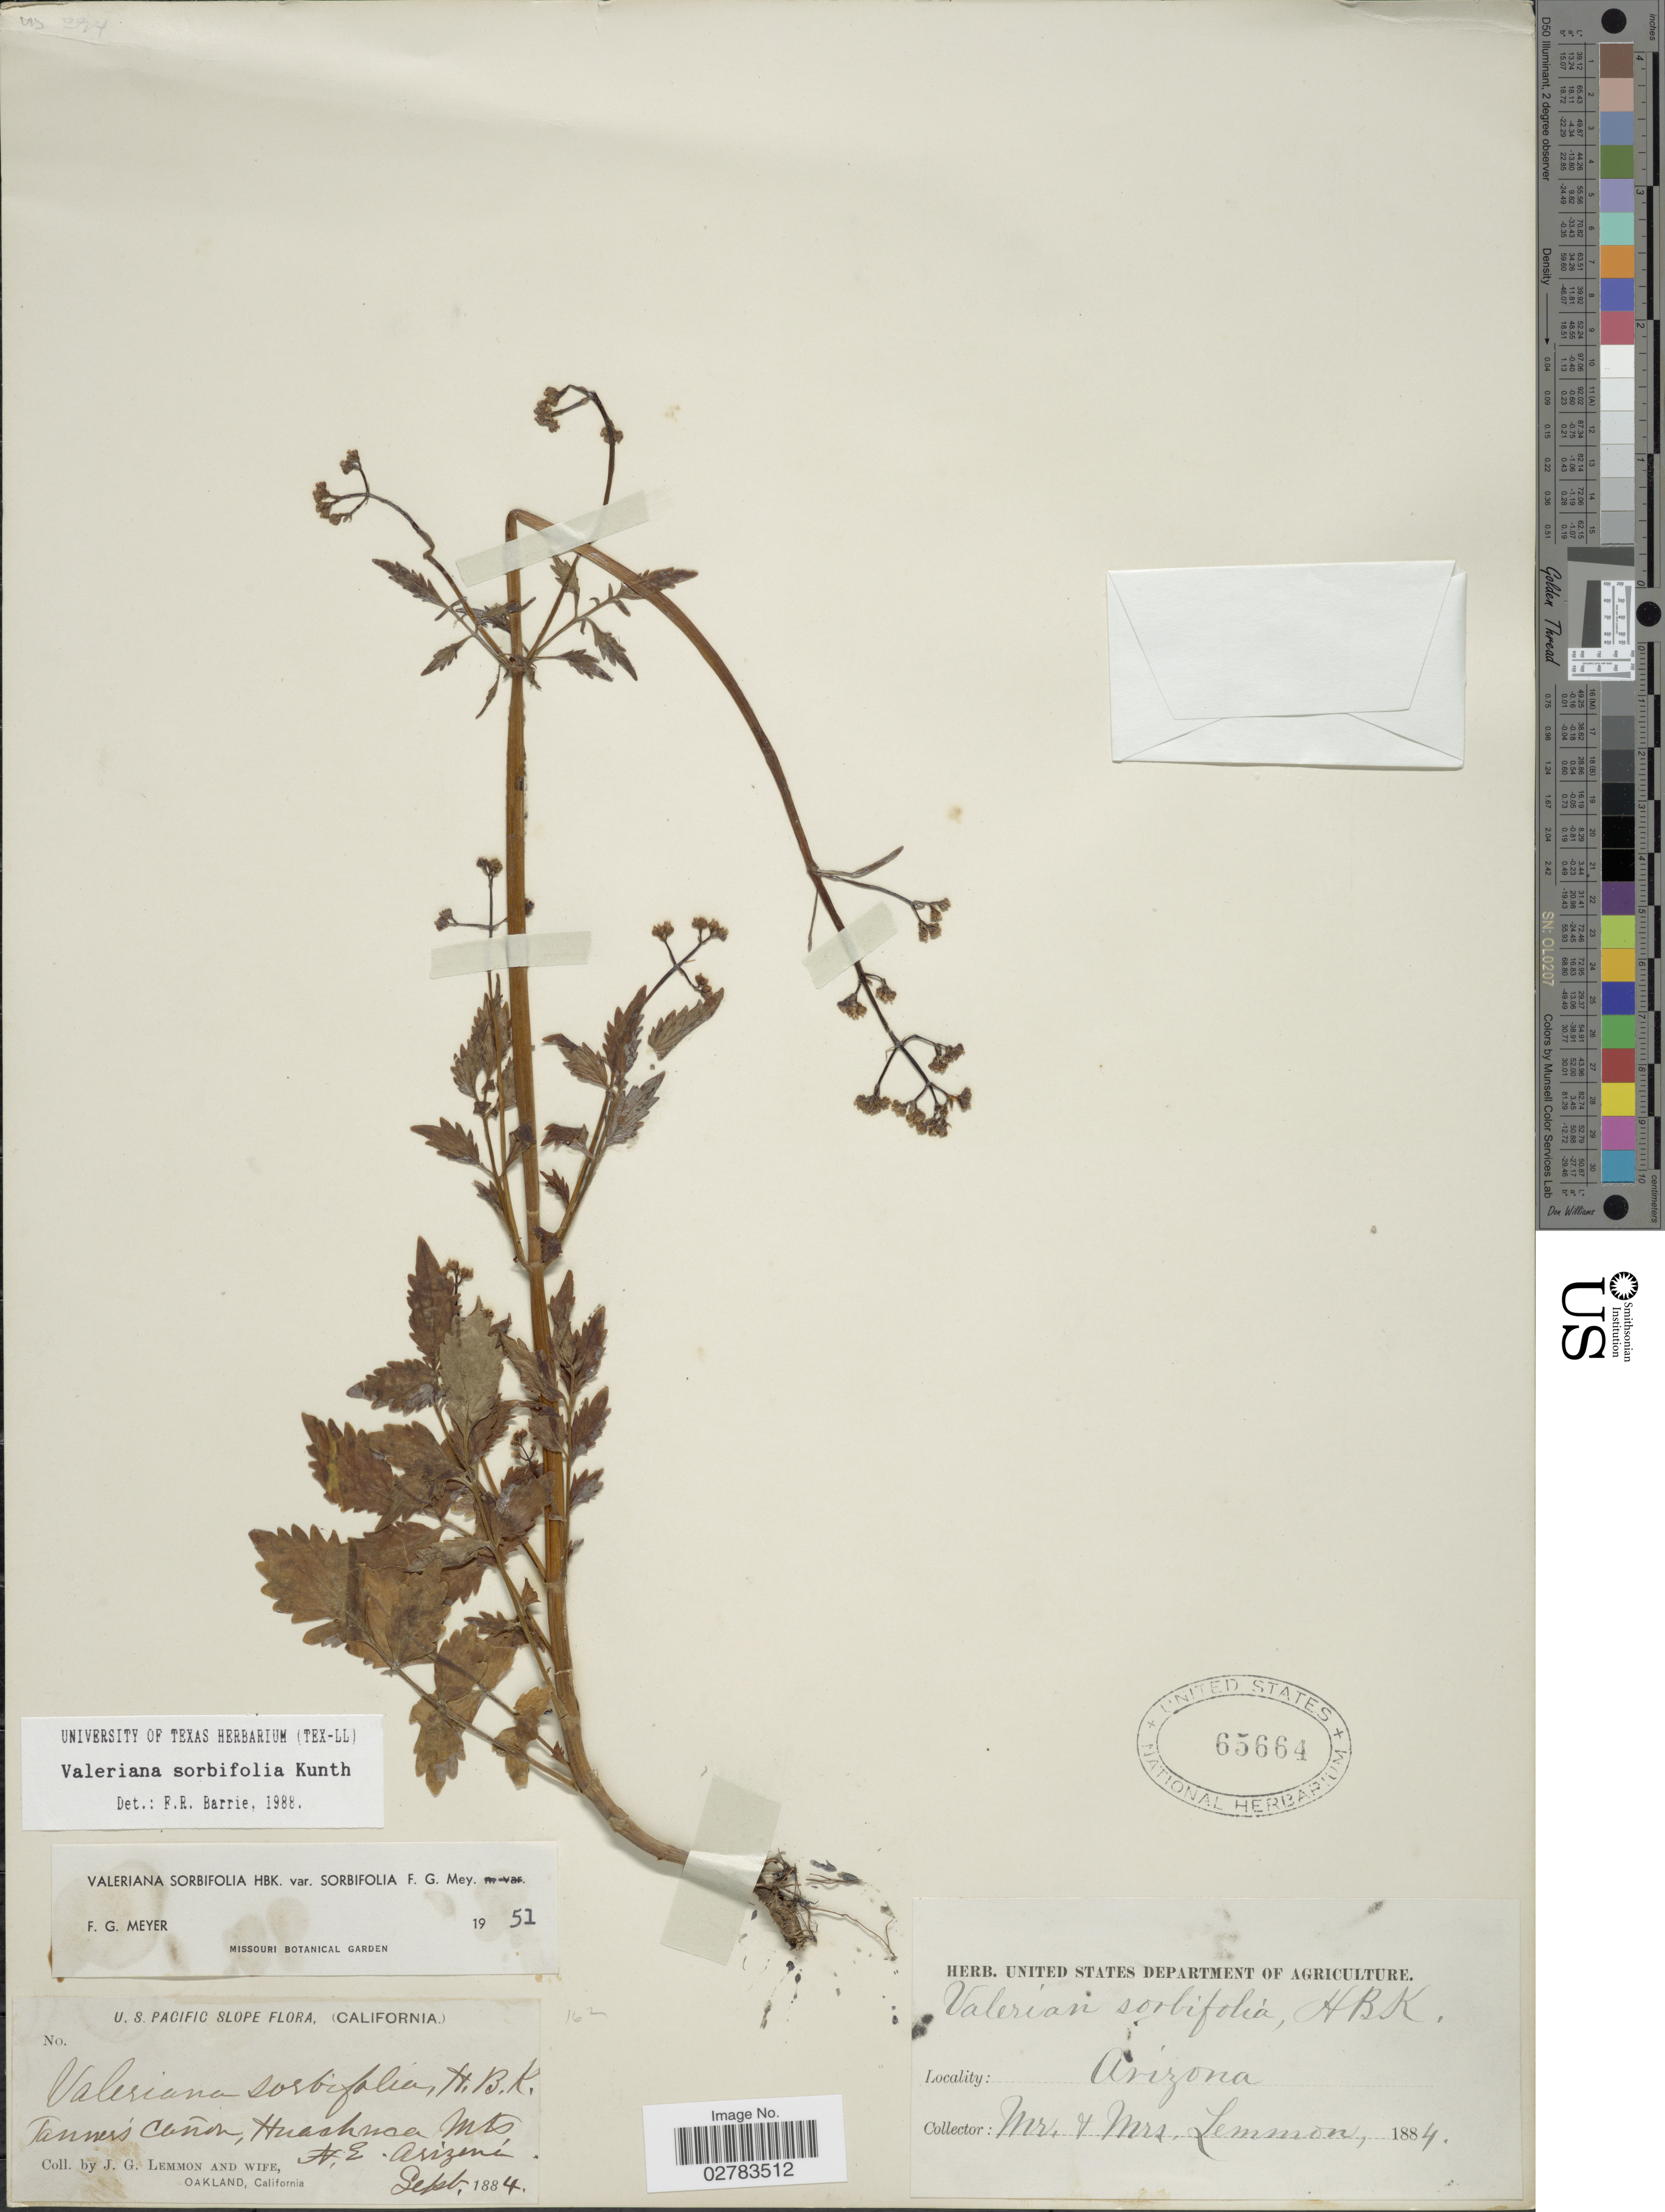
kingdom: Plantae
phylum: Tracheophyta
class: Magnoliopsida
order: Dipsacales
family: Caprifoliaceae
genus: Valeriana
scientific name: Valeriana sorbifolia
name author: Kunth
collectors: J. Lemmon & Mrs. J. G. Lemmon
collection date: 1884-09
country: United States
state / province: Arizona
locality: Tanner's Cañon, Huachuca Mts., E. Arizona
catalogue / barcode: US 65664